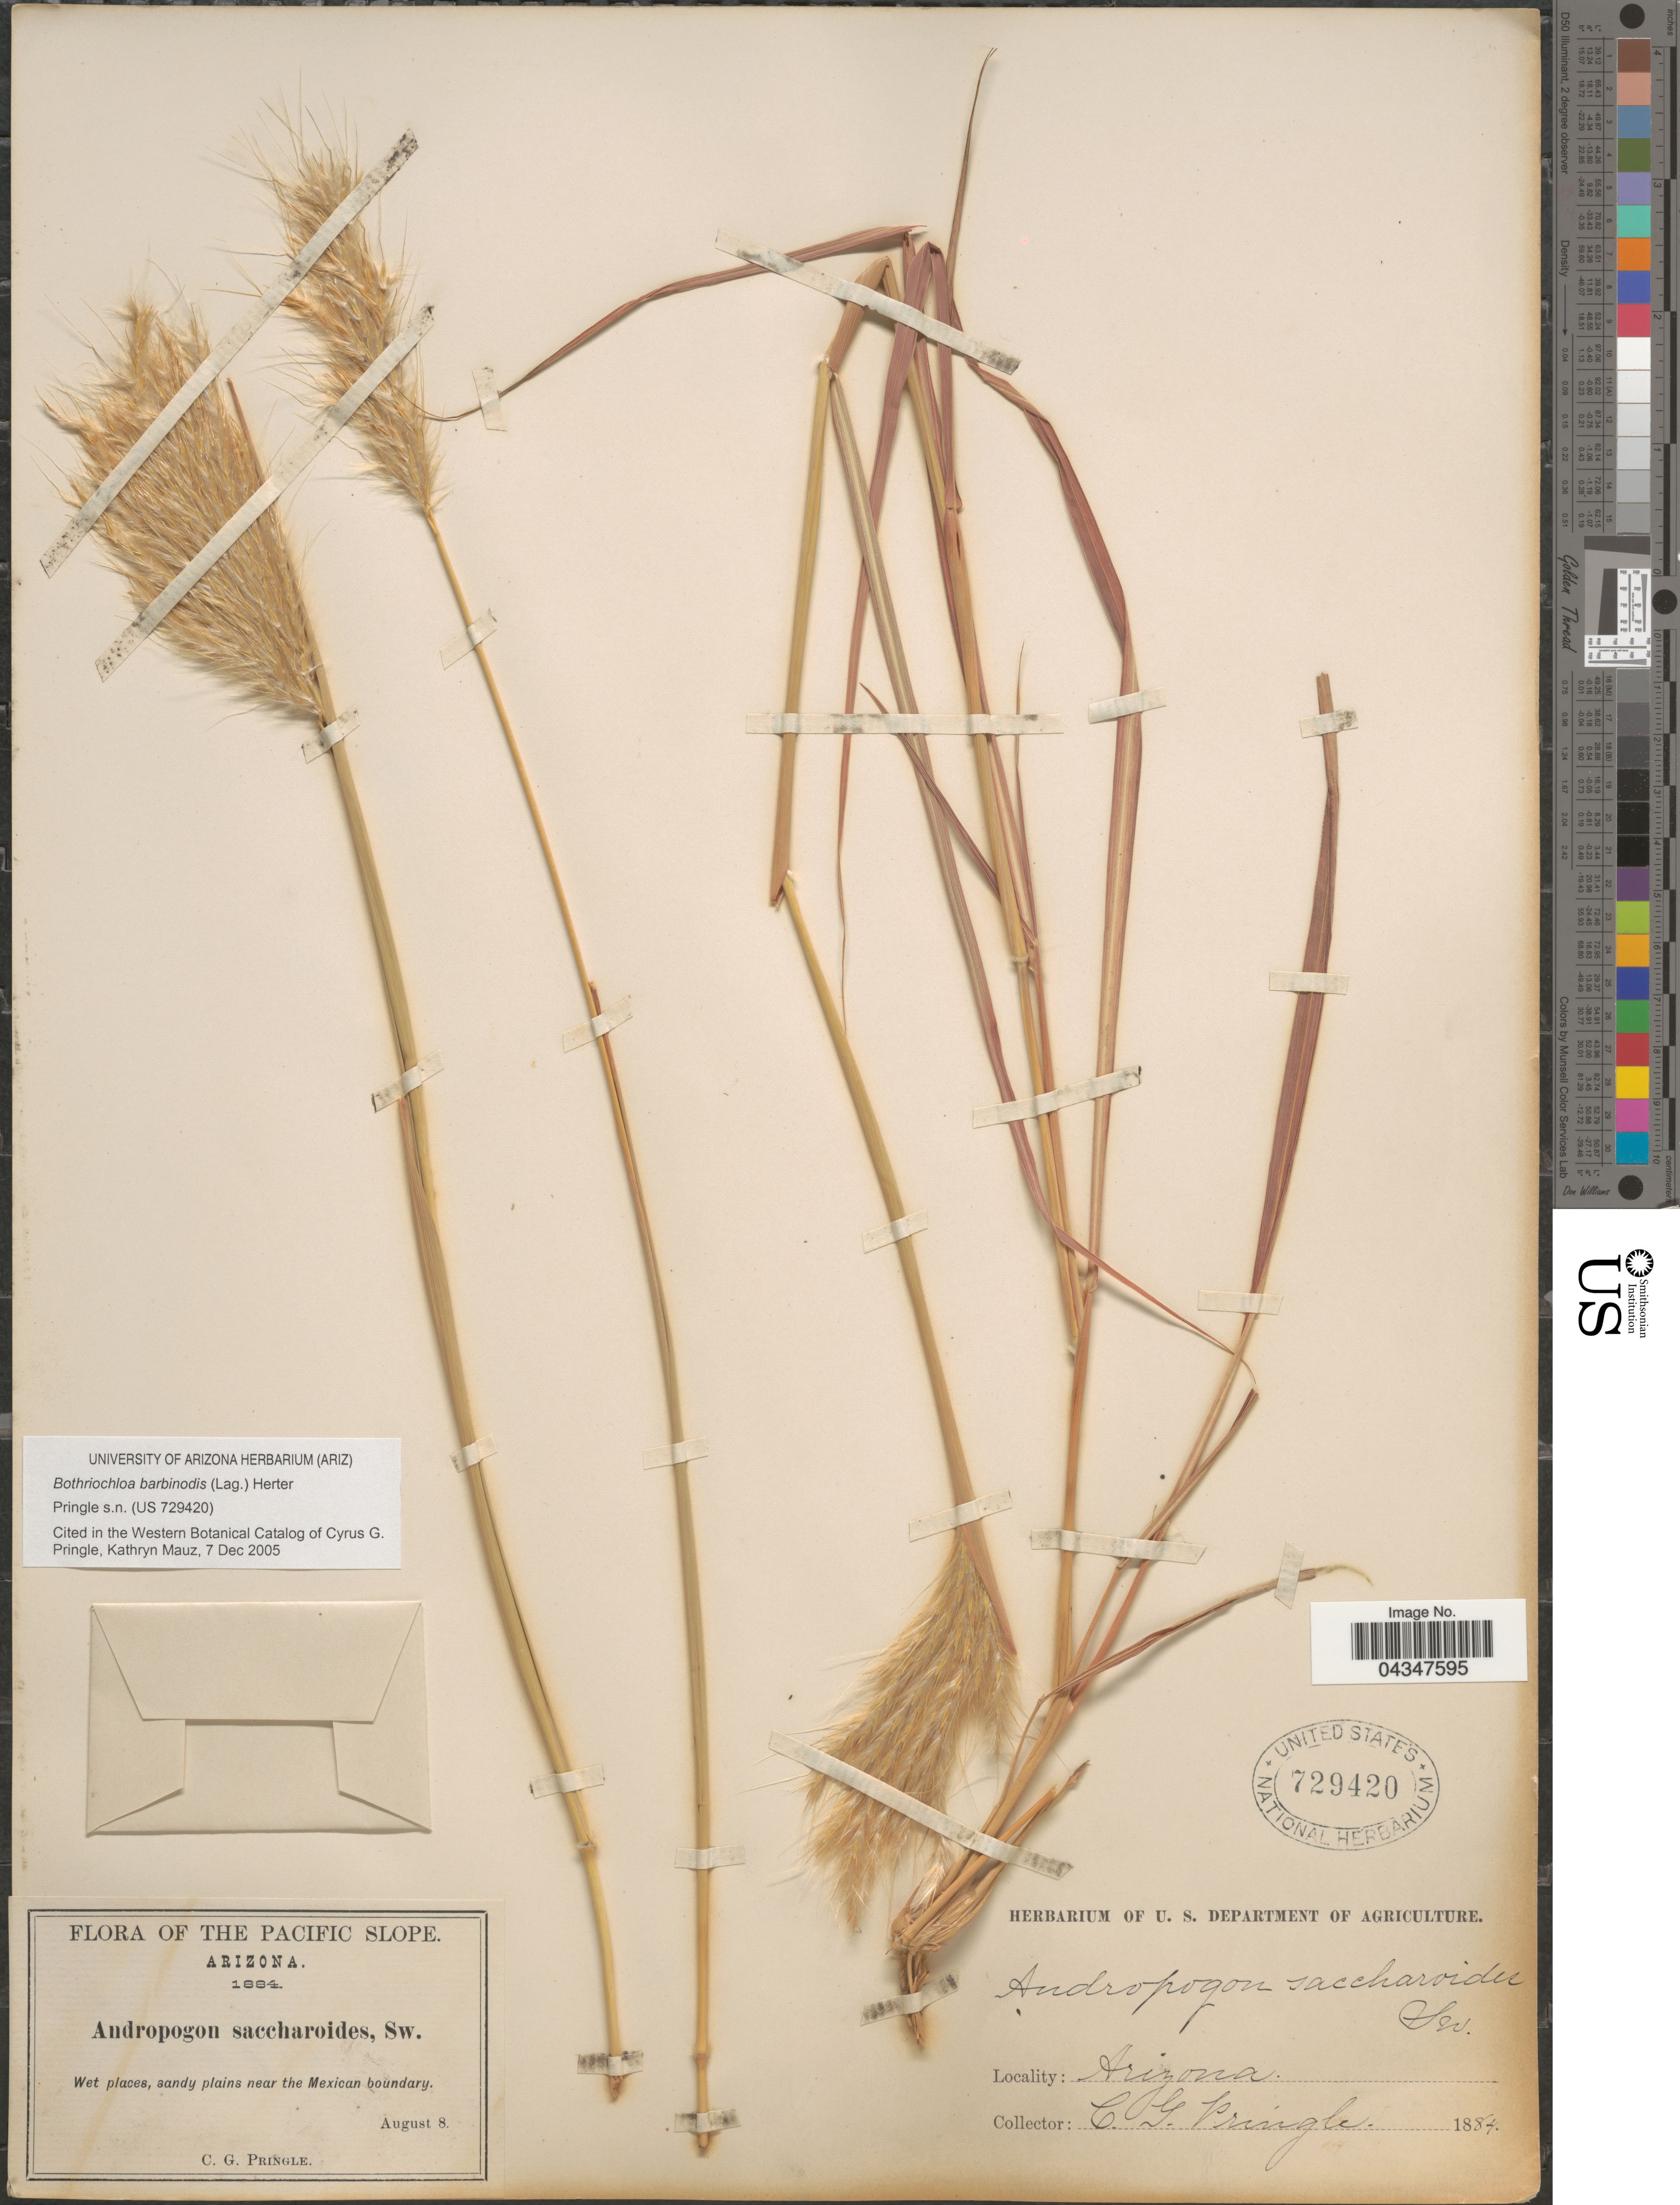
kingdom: Plantae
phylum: Tracheophyta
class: Liliopsida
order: Poales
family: Poaceae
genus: Bothriochloa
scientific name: Bothriochloa barbinodis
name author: (Lag.) Herter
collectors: C. G. Pringle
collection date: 1884-08-08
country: United States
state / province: Arizona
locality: The Pacific Slope. Wet places, sandy plains near the Mexican boundary.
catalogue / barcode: US 729420